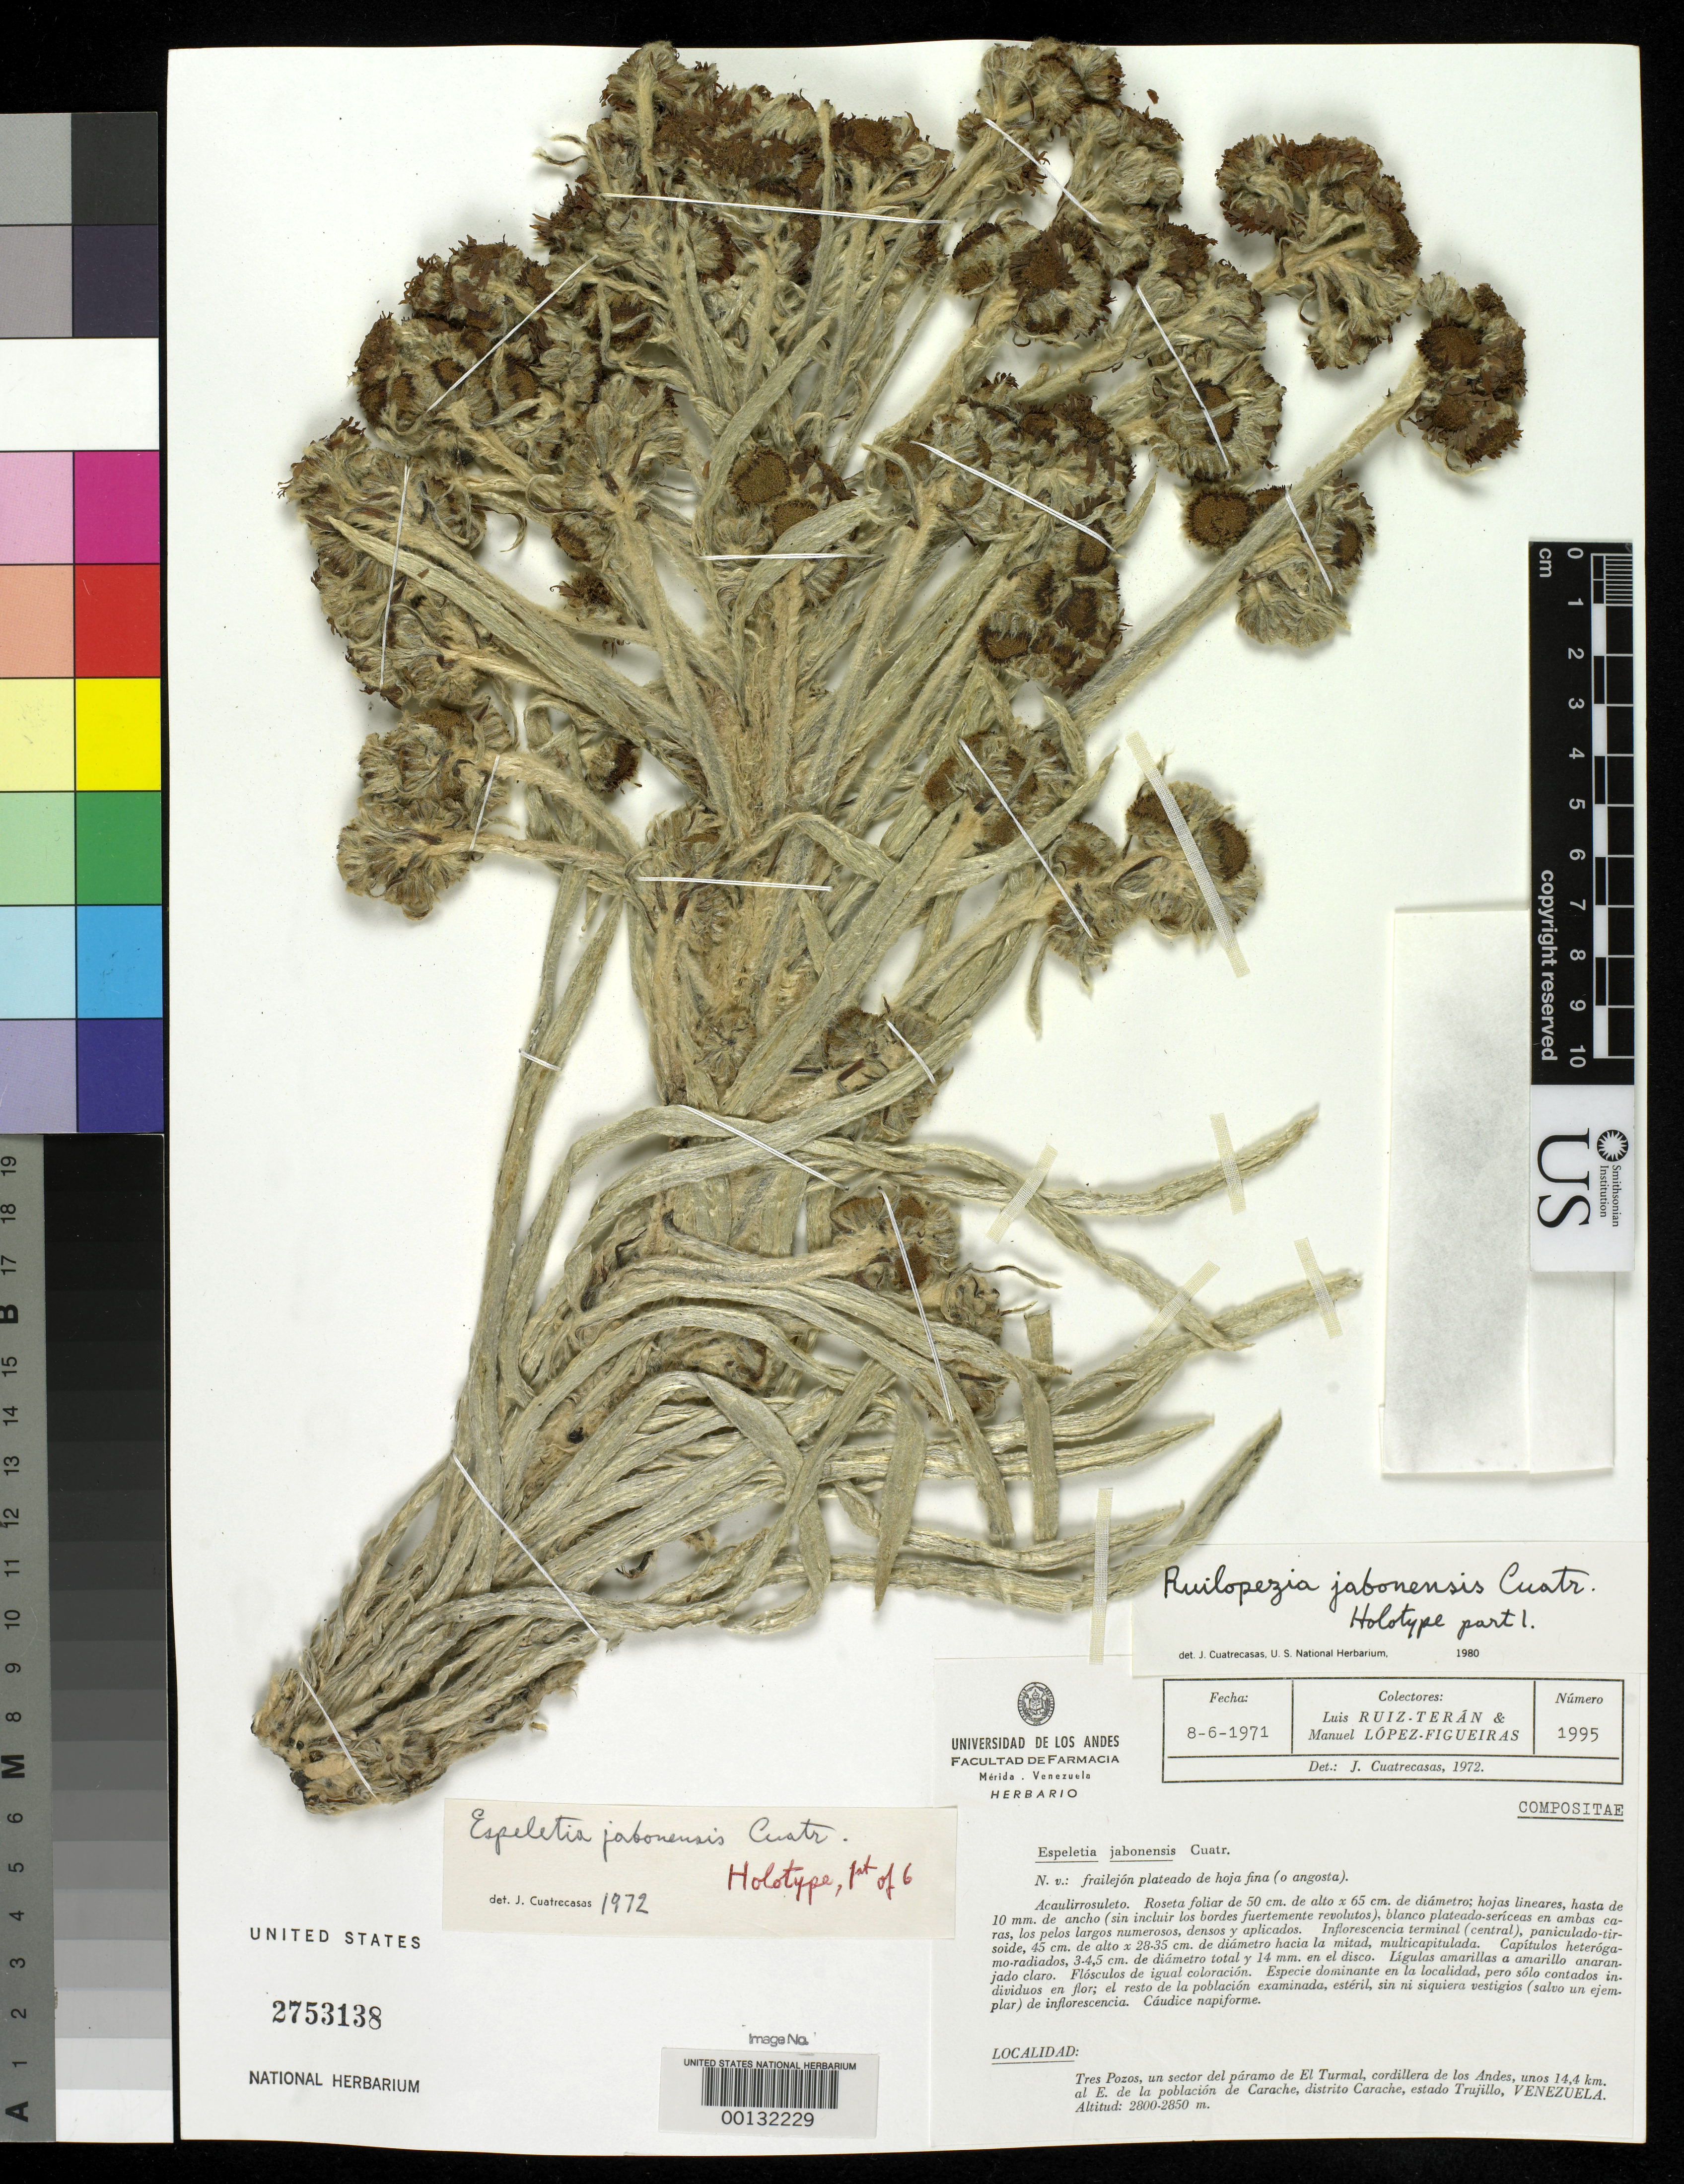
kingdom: Plantae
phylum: Tracheophyta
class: Magnoliopsida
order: Asterales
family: Asteraceae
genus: Espeletia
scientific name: Espeletia jabonensis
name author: Cuatrec.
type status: Holotype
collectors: L. E. Ruíz-Terán & M. López Figueiras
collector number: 1995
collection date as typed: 08 Jun 1971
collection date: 1971-06-08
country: Venezuela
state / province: Trujillo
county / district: Carache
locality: Tres Pozos, Páramo del Turmal, Cordillera de Los Andes, 14.4 km E de la poblacion de Carache. [Tres Pozos, Páramo del Turmal, Cordillera de Los Andes, 14.4 km E of the village of Carache.]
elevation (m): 2800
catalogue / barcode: US 2753138